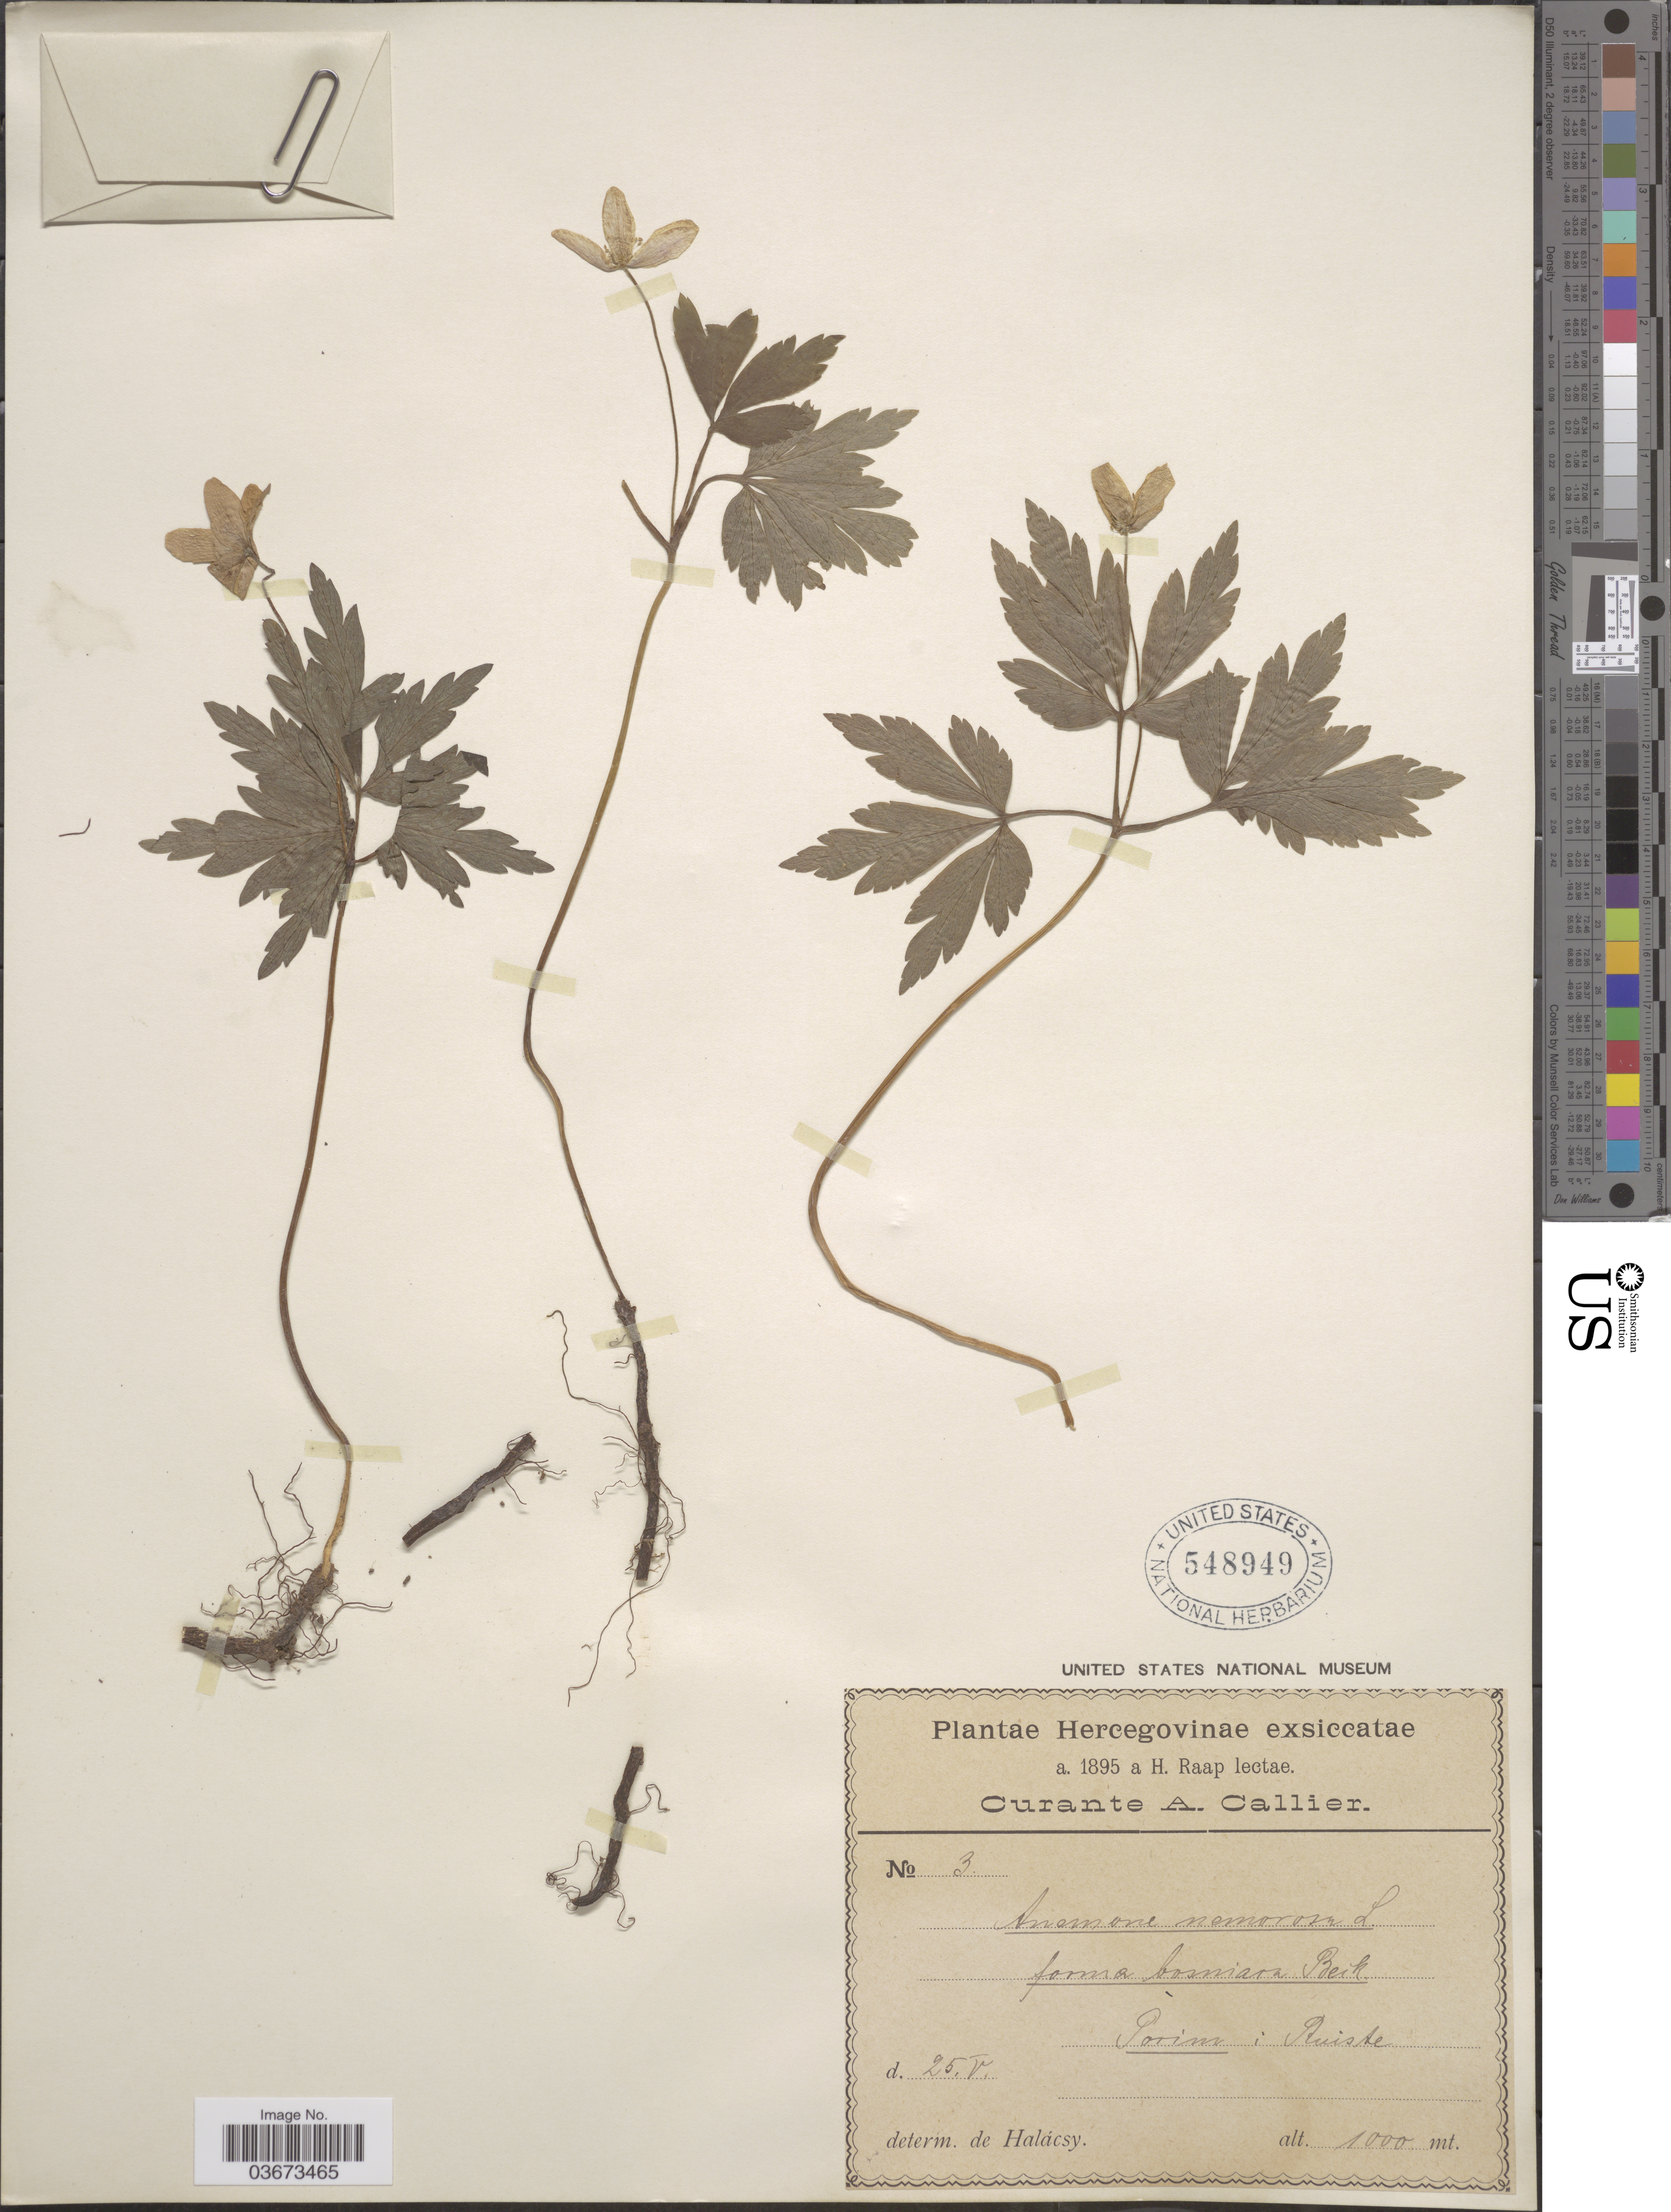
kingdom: Plantae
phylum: Tracheophyta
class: Magnoliopsida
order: Ranunculales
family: Ranunculaceae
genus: Anemone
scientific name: Anemone nemorosa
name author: L.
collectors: H. Raap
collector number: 3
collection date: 1895-05-25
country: Bosnia and Herzegovina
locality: Hercegovinae. Porim: Ruiste.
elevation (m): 1000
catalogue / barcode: US 548949